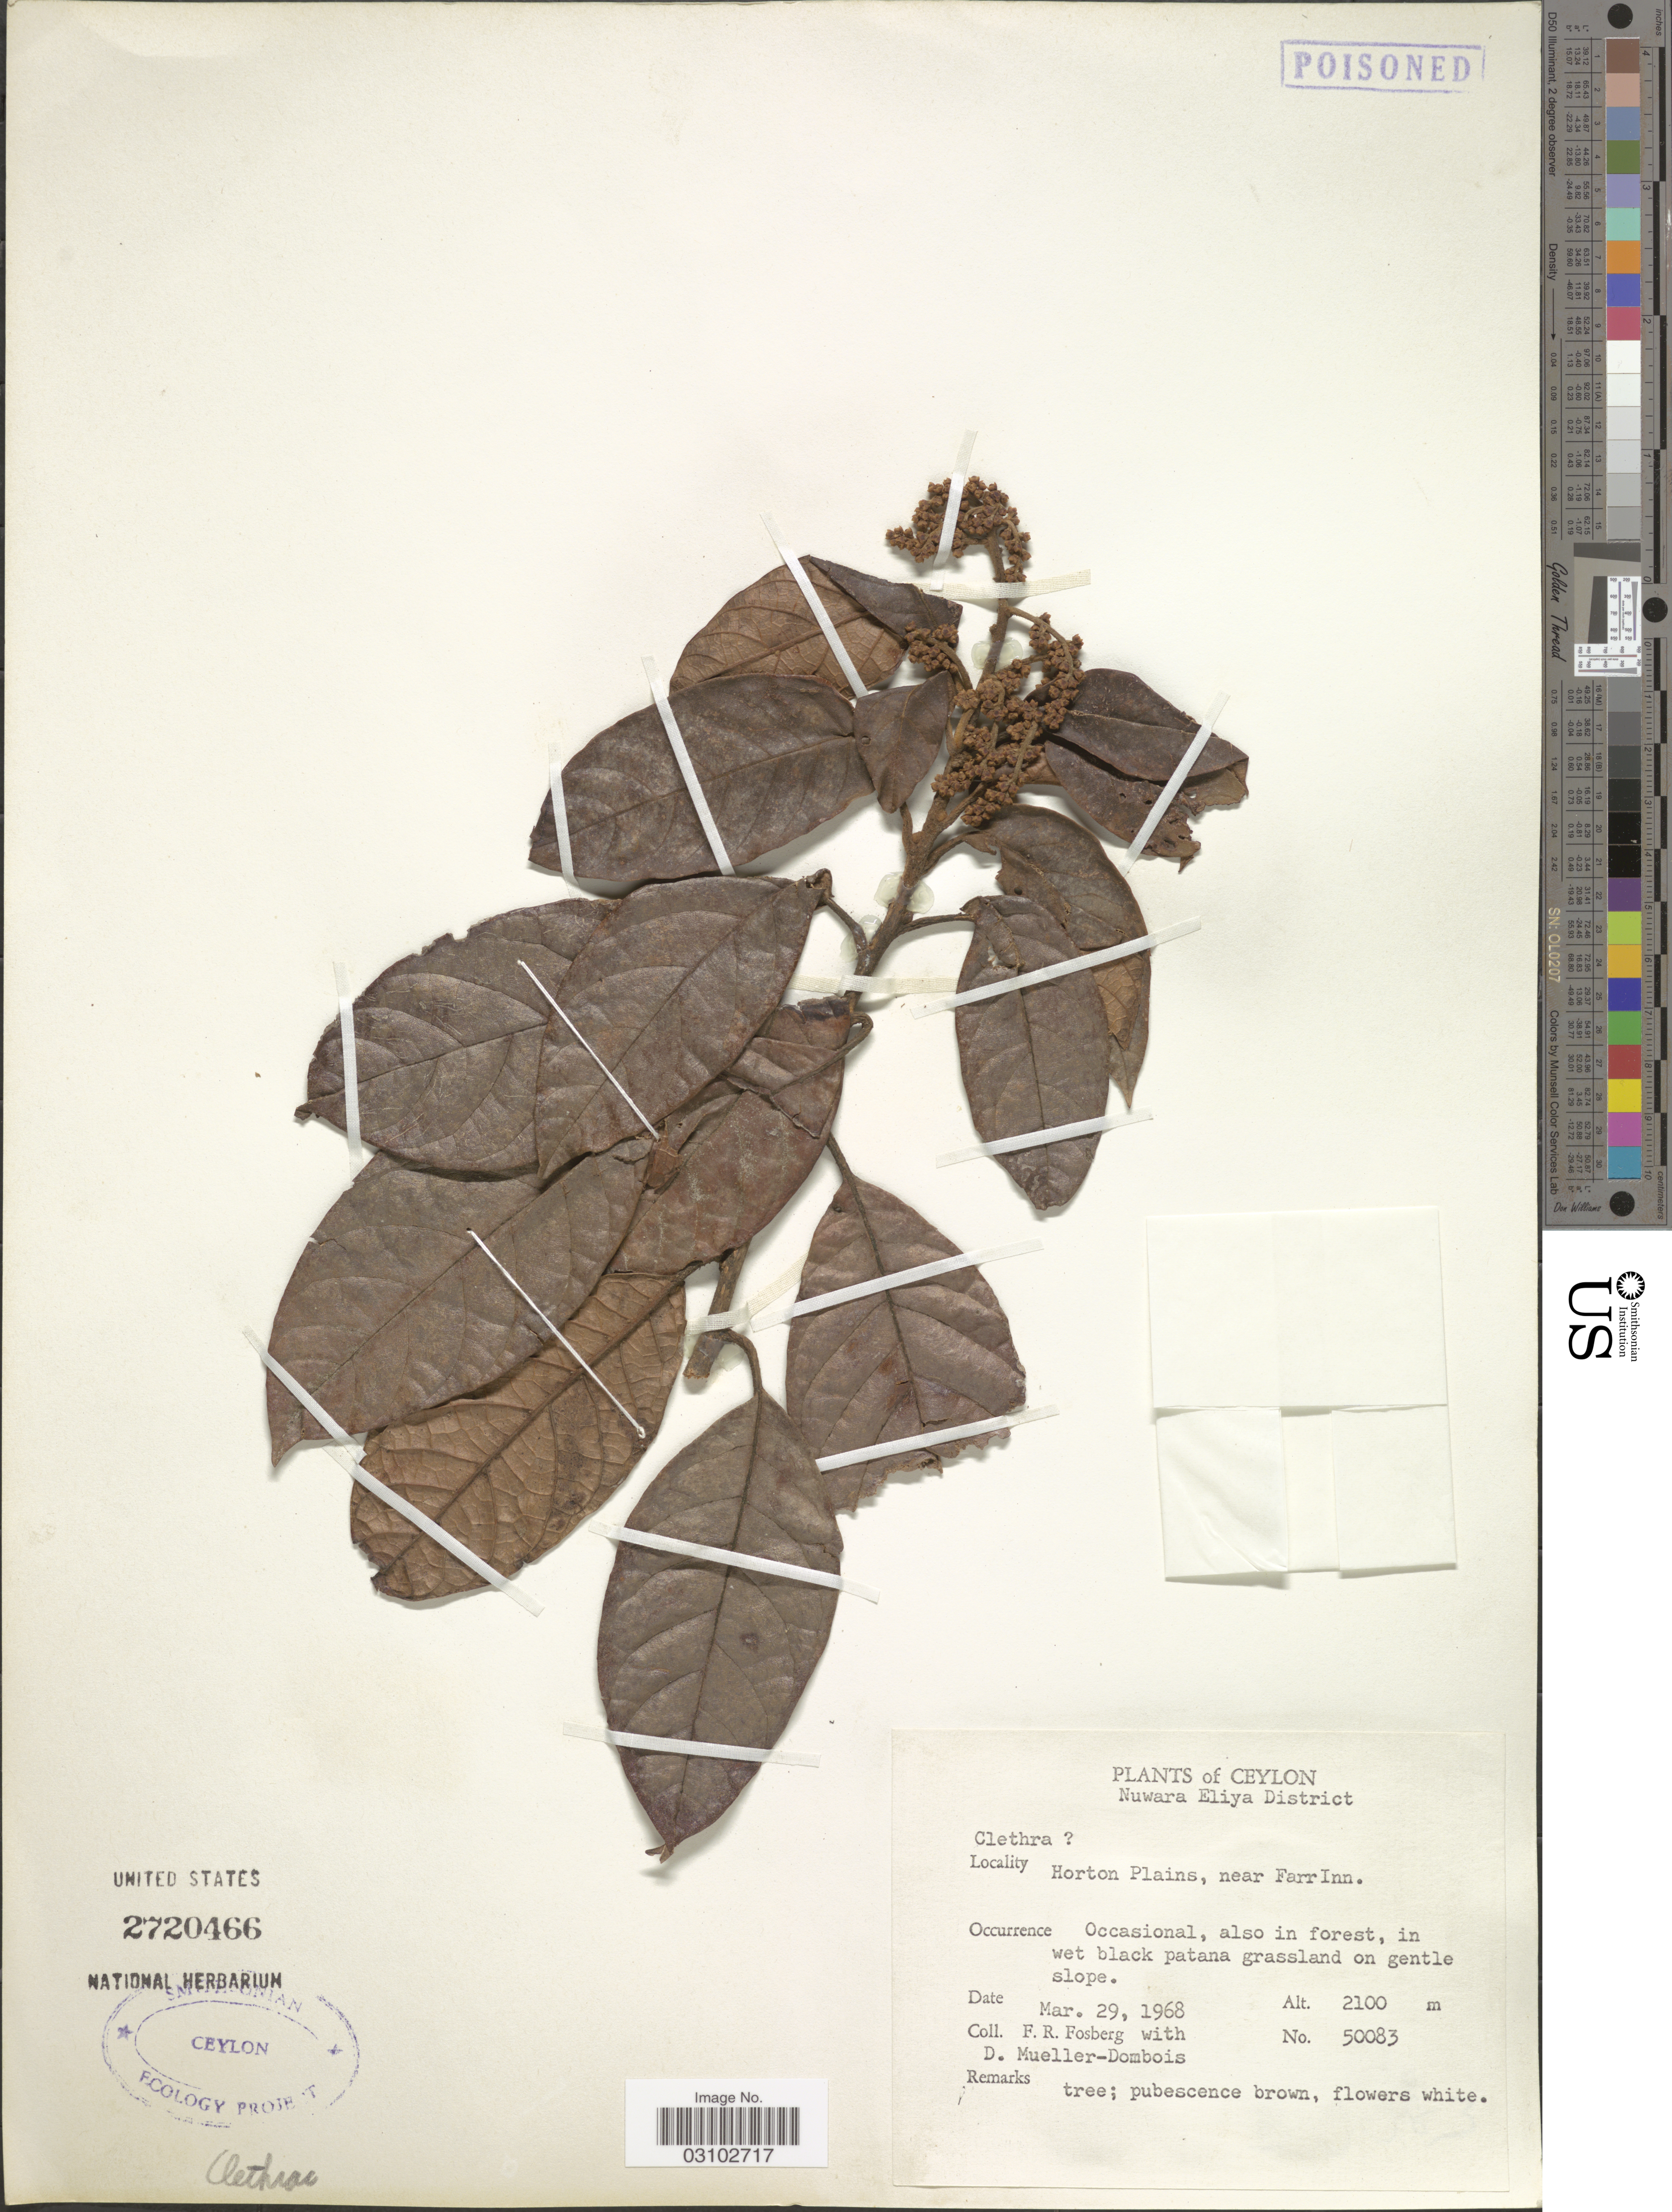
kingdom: Plantae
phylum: Tracheophyta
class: Magnoliopsida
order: Ericales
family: Clethraceae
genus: Clethra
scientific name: Clethra sp.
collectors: F. R. Fosberg & D. Mueller-Dombois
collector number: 50083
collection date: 1968-03-29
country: Sri Lanka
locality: Ceylon. Nuwara Eliya District. Horton Plain, near Farr Inn.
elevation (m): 2100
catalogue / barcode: US 2720466